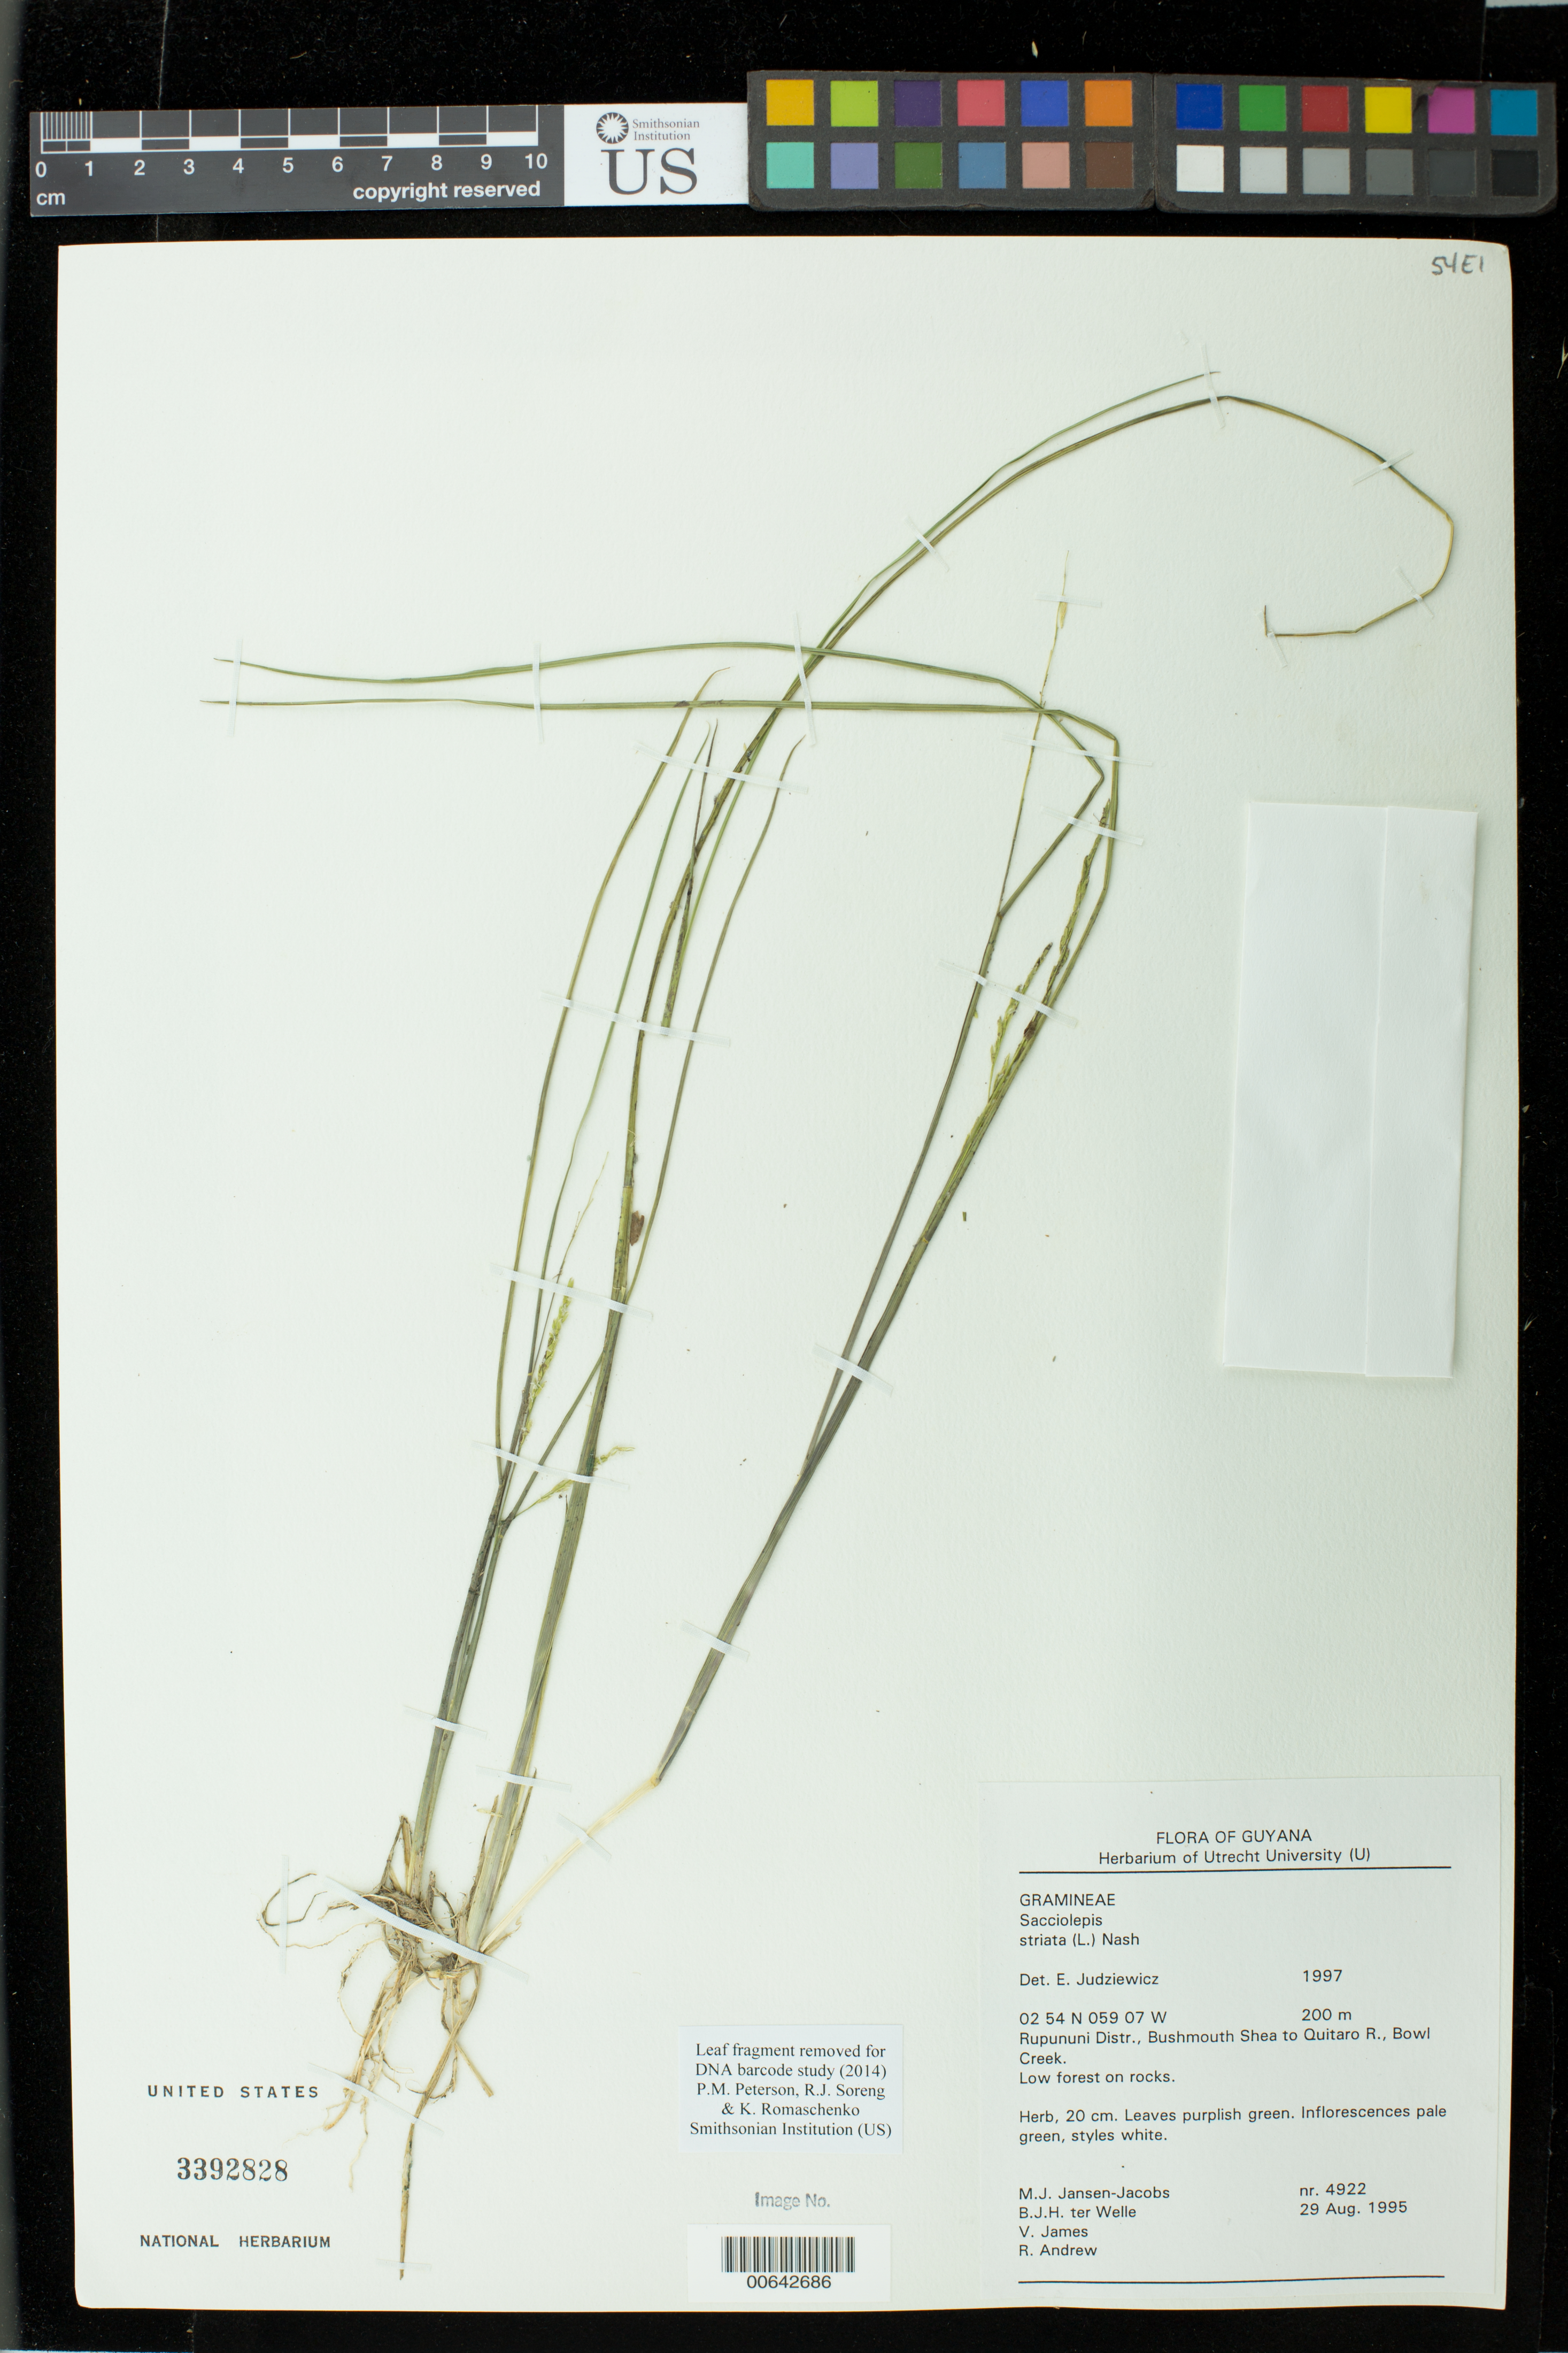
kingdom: Plantae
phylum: Tracheophyta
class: Liliopsida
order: Poales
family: Poaceae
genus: Sacciolepis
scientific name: Sacciolepis striata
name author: (L.) Nash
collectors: M. J. Jansen-Jacobs, B. ter Welle, V. James & R. Andrew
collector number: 4922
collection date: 1995-08-29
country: Guyana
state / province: U. Takutu-U. Essequibo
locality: Rupununi Distr., Bushmouth Shea to Quitaro R., Bowl Creek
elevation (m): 200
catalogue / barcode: US 3392828